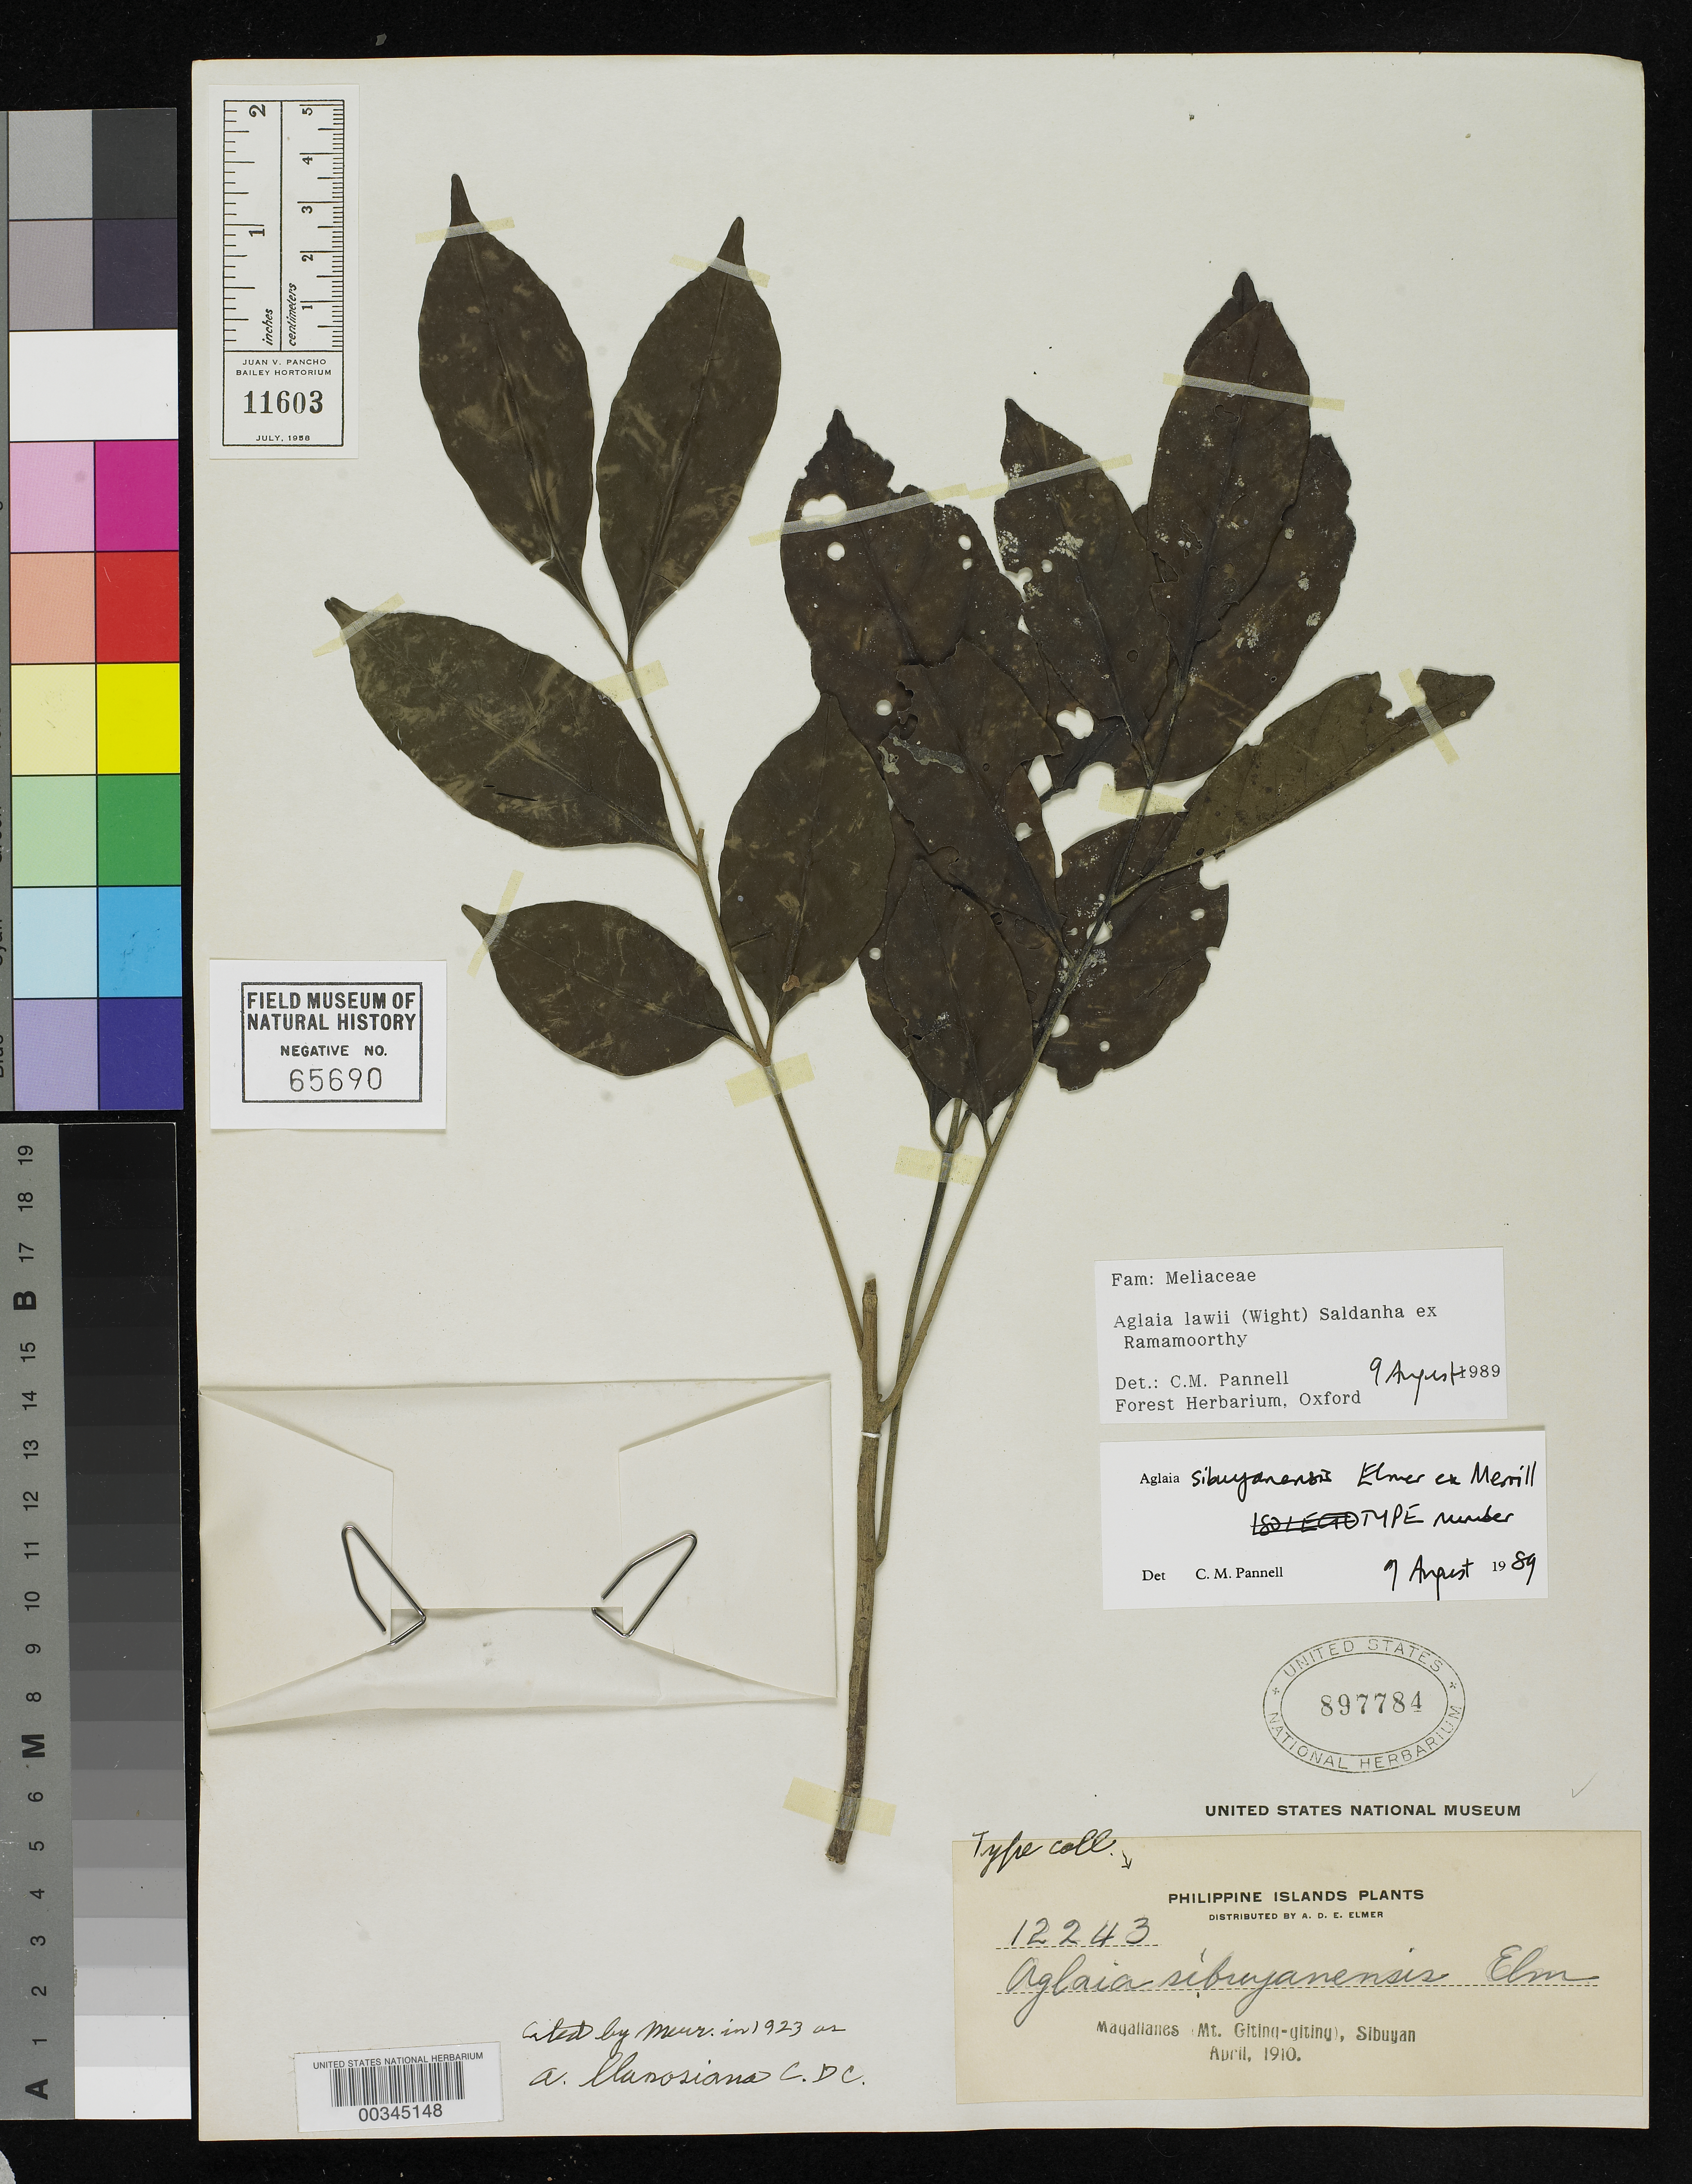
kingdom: Plantae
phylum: Tracheophyta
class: Magnoliopsida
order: Sapindales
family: Meliaceae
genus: Aglaia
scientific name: Aglaia sibuyanensis Elmer, nom. inval.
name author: Elmer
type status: Voucher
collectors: A. D. E. Elmer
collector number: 12243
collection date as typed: Apr 1910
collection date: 1910-04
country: Philippines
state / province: Mimaropa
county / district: Romblon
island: Sibuyan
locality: Magallanes, Mt. Giting-Giting.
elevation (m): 229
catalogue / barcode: US 897784